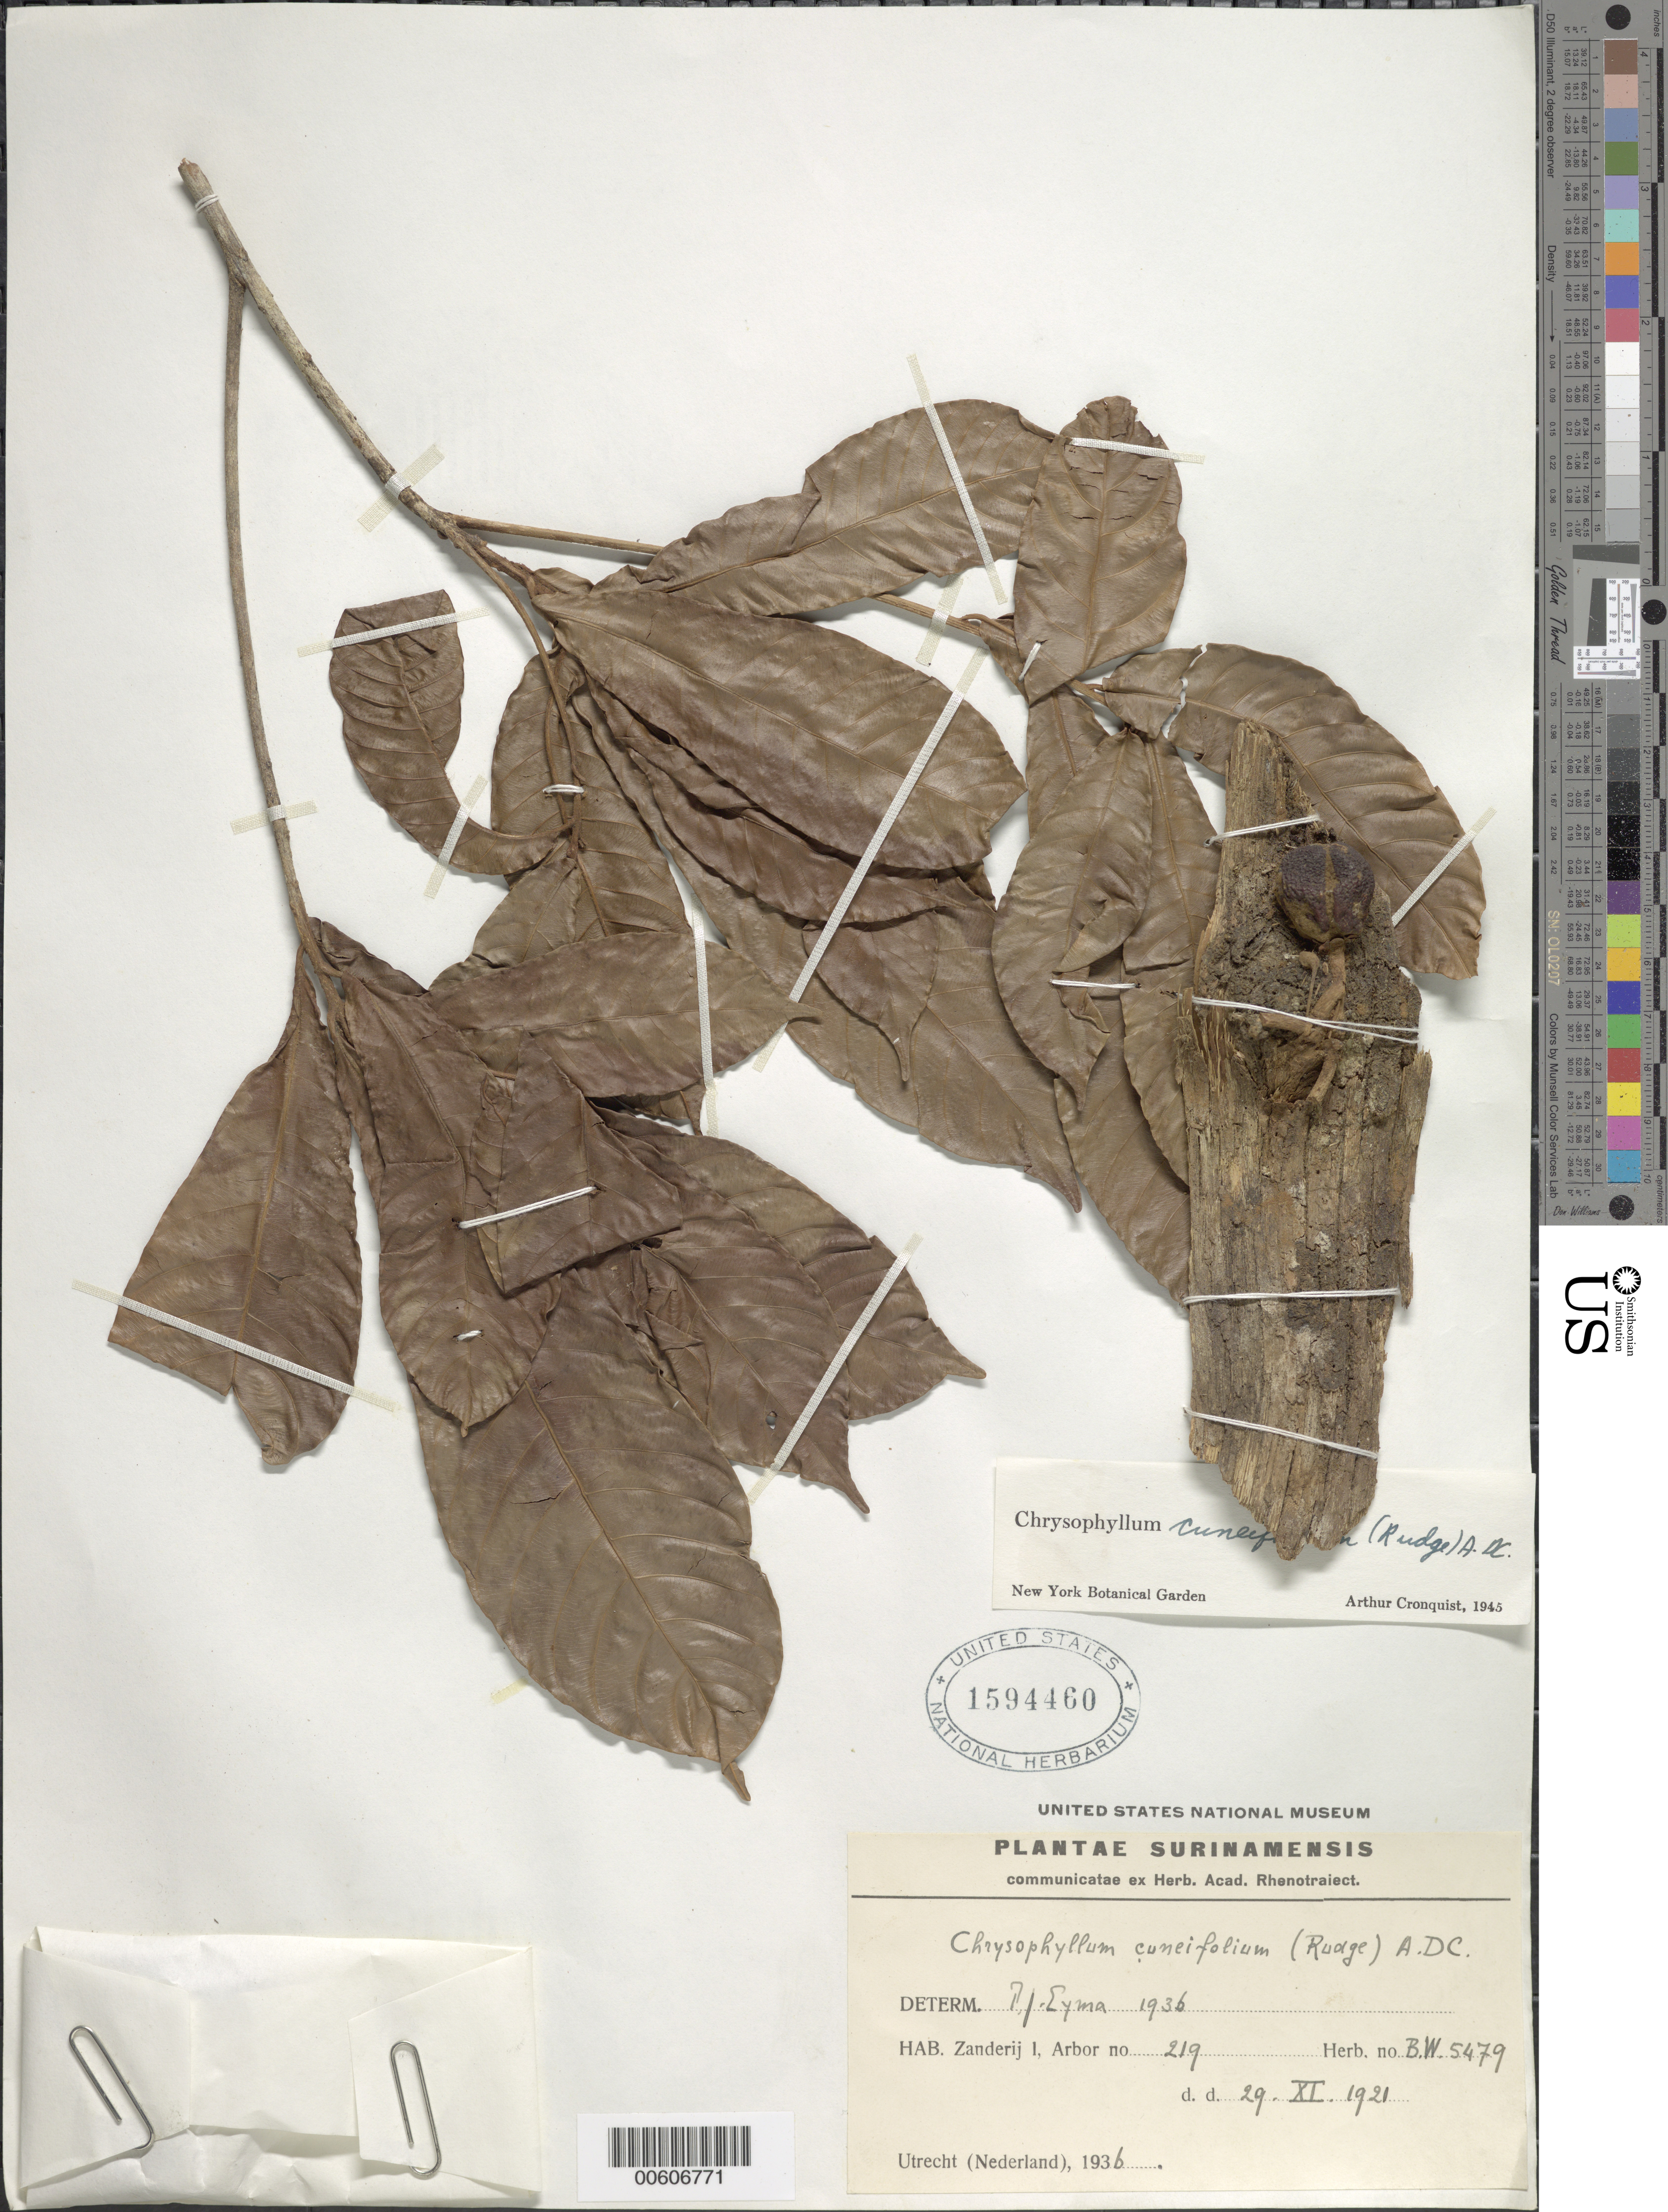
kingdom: Plantae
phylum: Tracheophyta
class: Magnoliopsida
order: Ericales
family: Sapotaceae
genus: Chrysophyllum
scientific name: Chrysophyllum cuneifolium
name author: (Rudge) A. DC.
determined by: Cronquist, A. J.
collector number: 5479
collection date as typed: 29-Nov-21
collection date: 1921-11-29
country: Suriname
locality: Zanderij I., Forest Reserve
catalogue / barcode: US 1594460